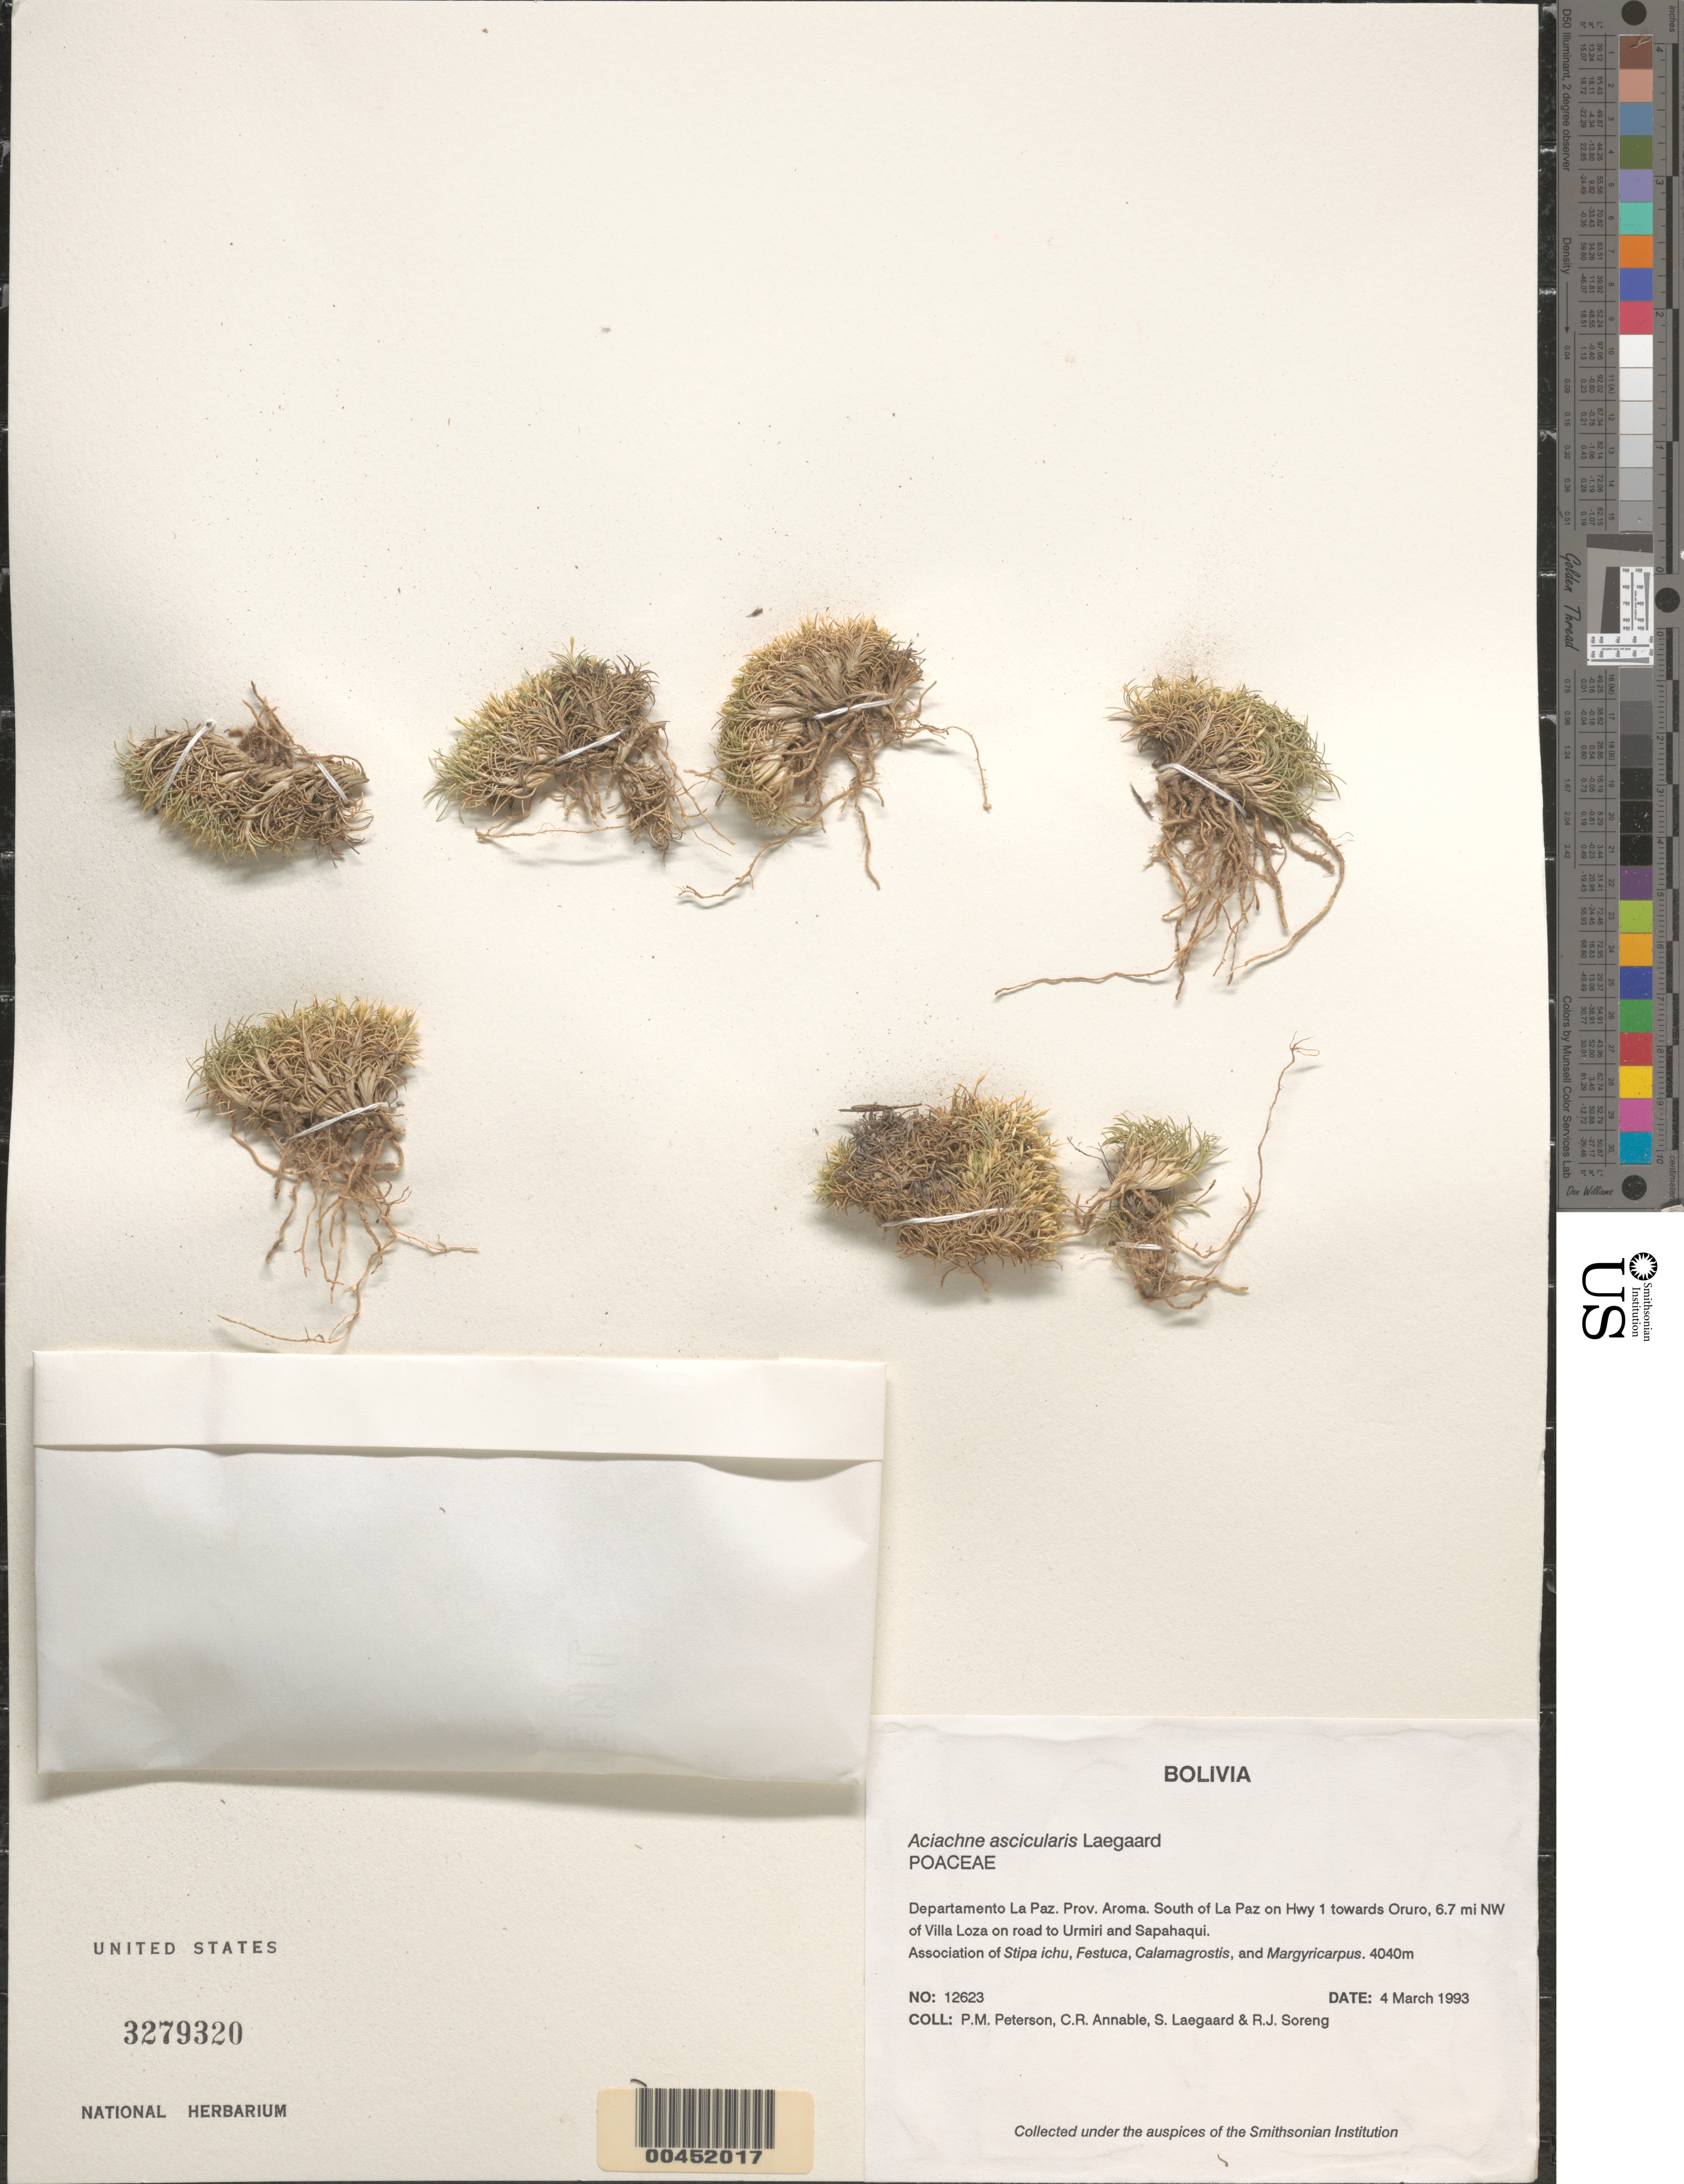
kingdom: Plantae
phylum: Tracheophyta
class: Liliopsida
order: Poales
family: Poaceae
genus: Aciachne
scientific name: Aciachne acicularis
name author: Lægaard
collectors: P. M. Peterson, C. R. Annable, S. Lægaard & R. J. Soreng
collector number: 12623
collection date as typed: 04 Mar 1993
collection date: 1993-03-04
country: Bolivia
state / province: La Paz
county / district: Aroma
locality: South of La Paz on Hwy 1 towards Oruro, 6.7 mi NW of Villa Loza on road to Urmiri and Sapahaqui.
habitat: Association of Stipa ichu, Festuca, Calamagrostis, and Margyricarpus.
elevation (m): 4040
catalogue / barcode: US 3279320